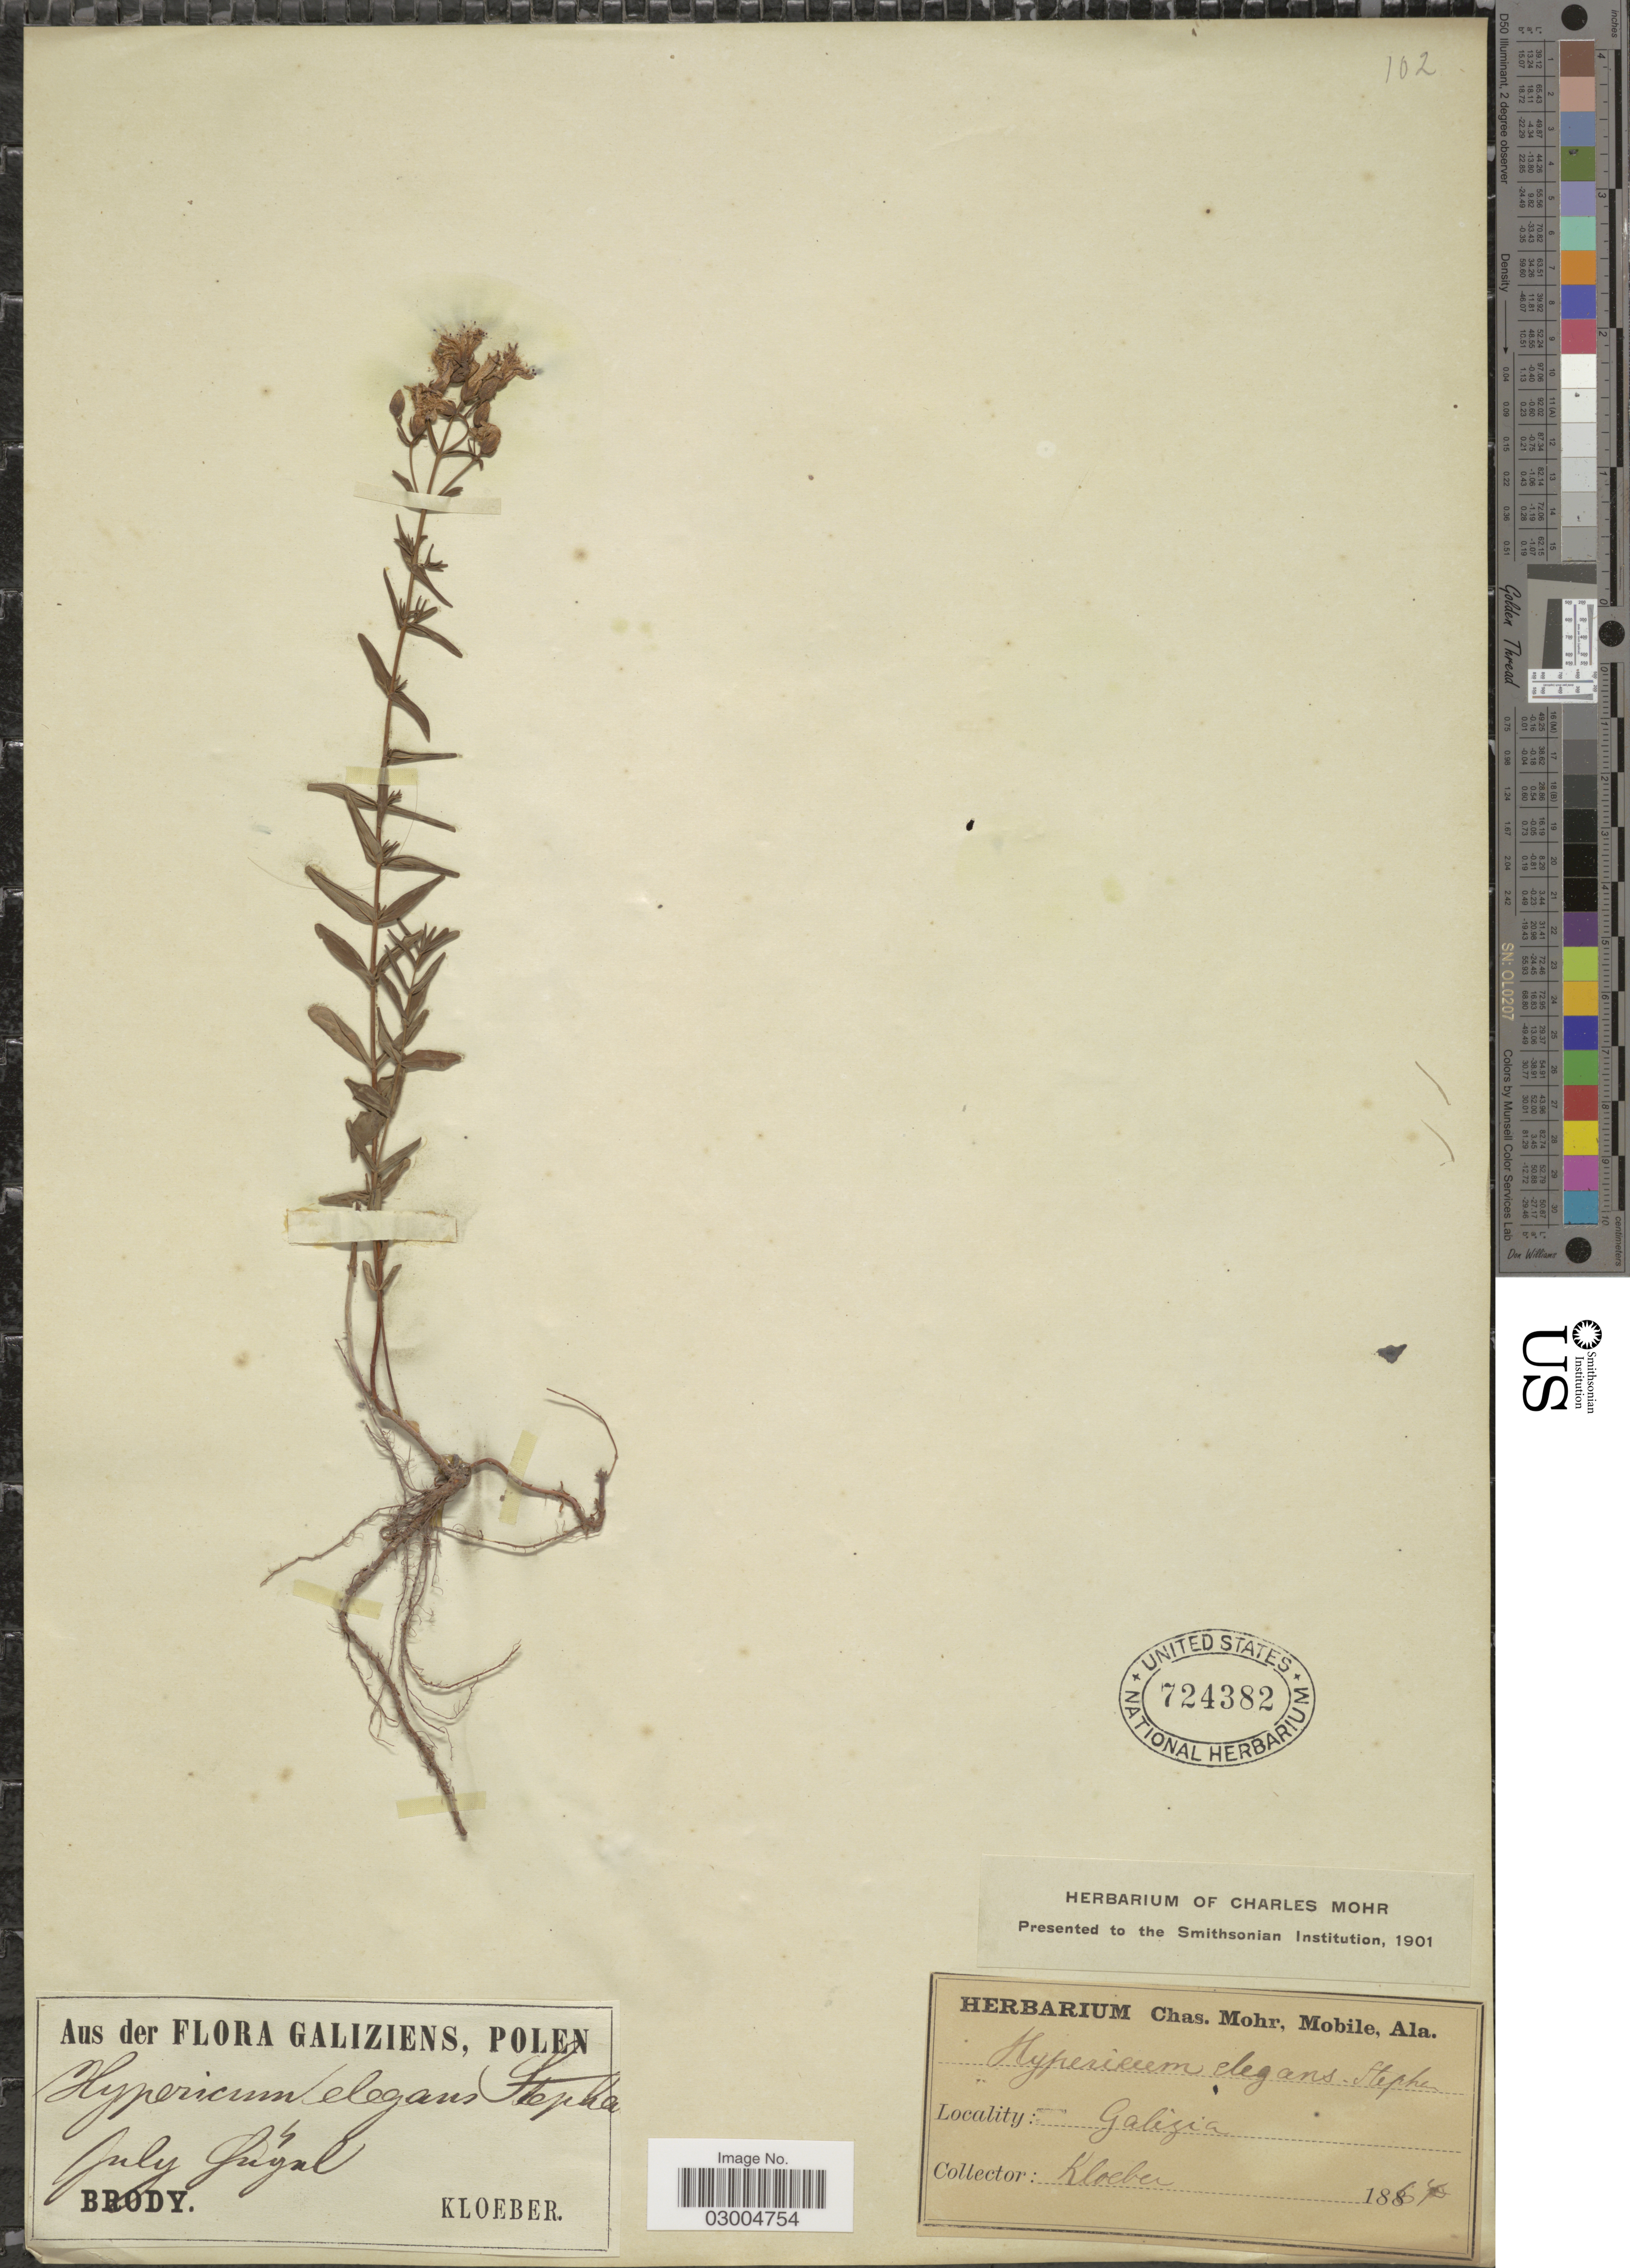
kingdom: Plantae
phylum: Tracheophyta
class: Magnoliopsida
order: Malpighiales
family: Hypericaceae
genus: Hypericum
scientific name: Hypericum elegans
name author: Stephan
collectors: Kloeber, --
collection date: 1864-07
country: Poland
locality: Guyul [interpreted]. [unsure placement] Brody.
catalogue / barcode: US 724382